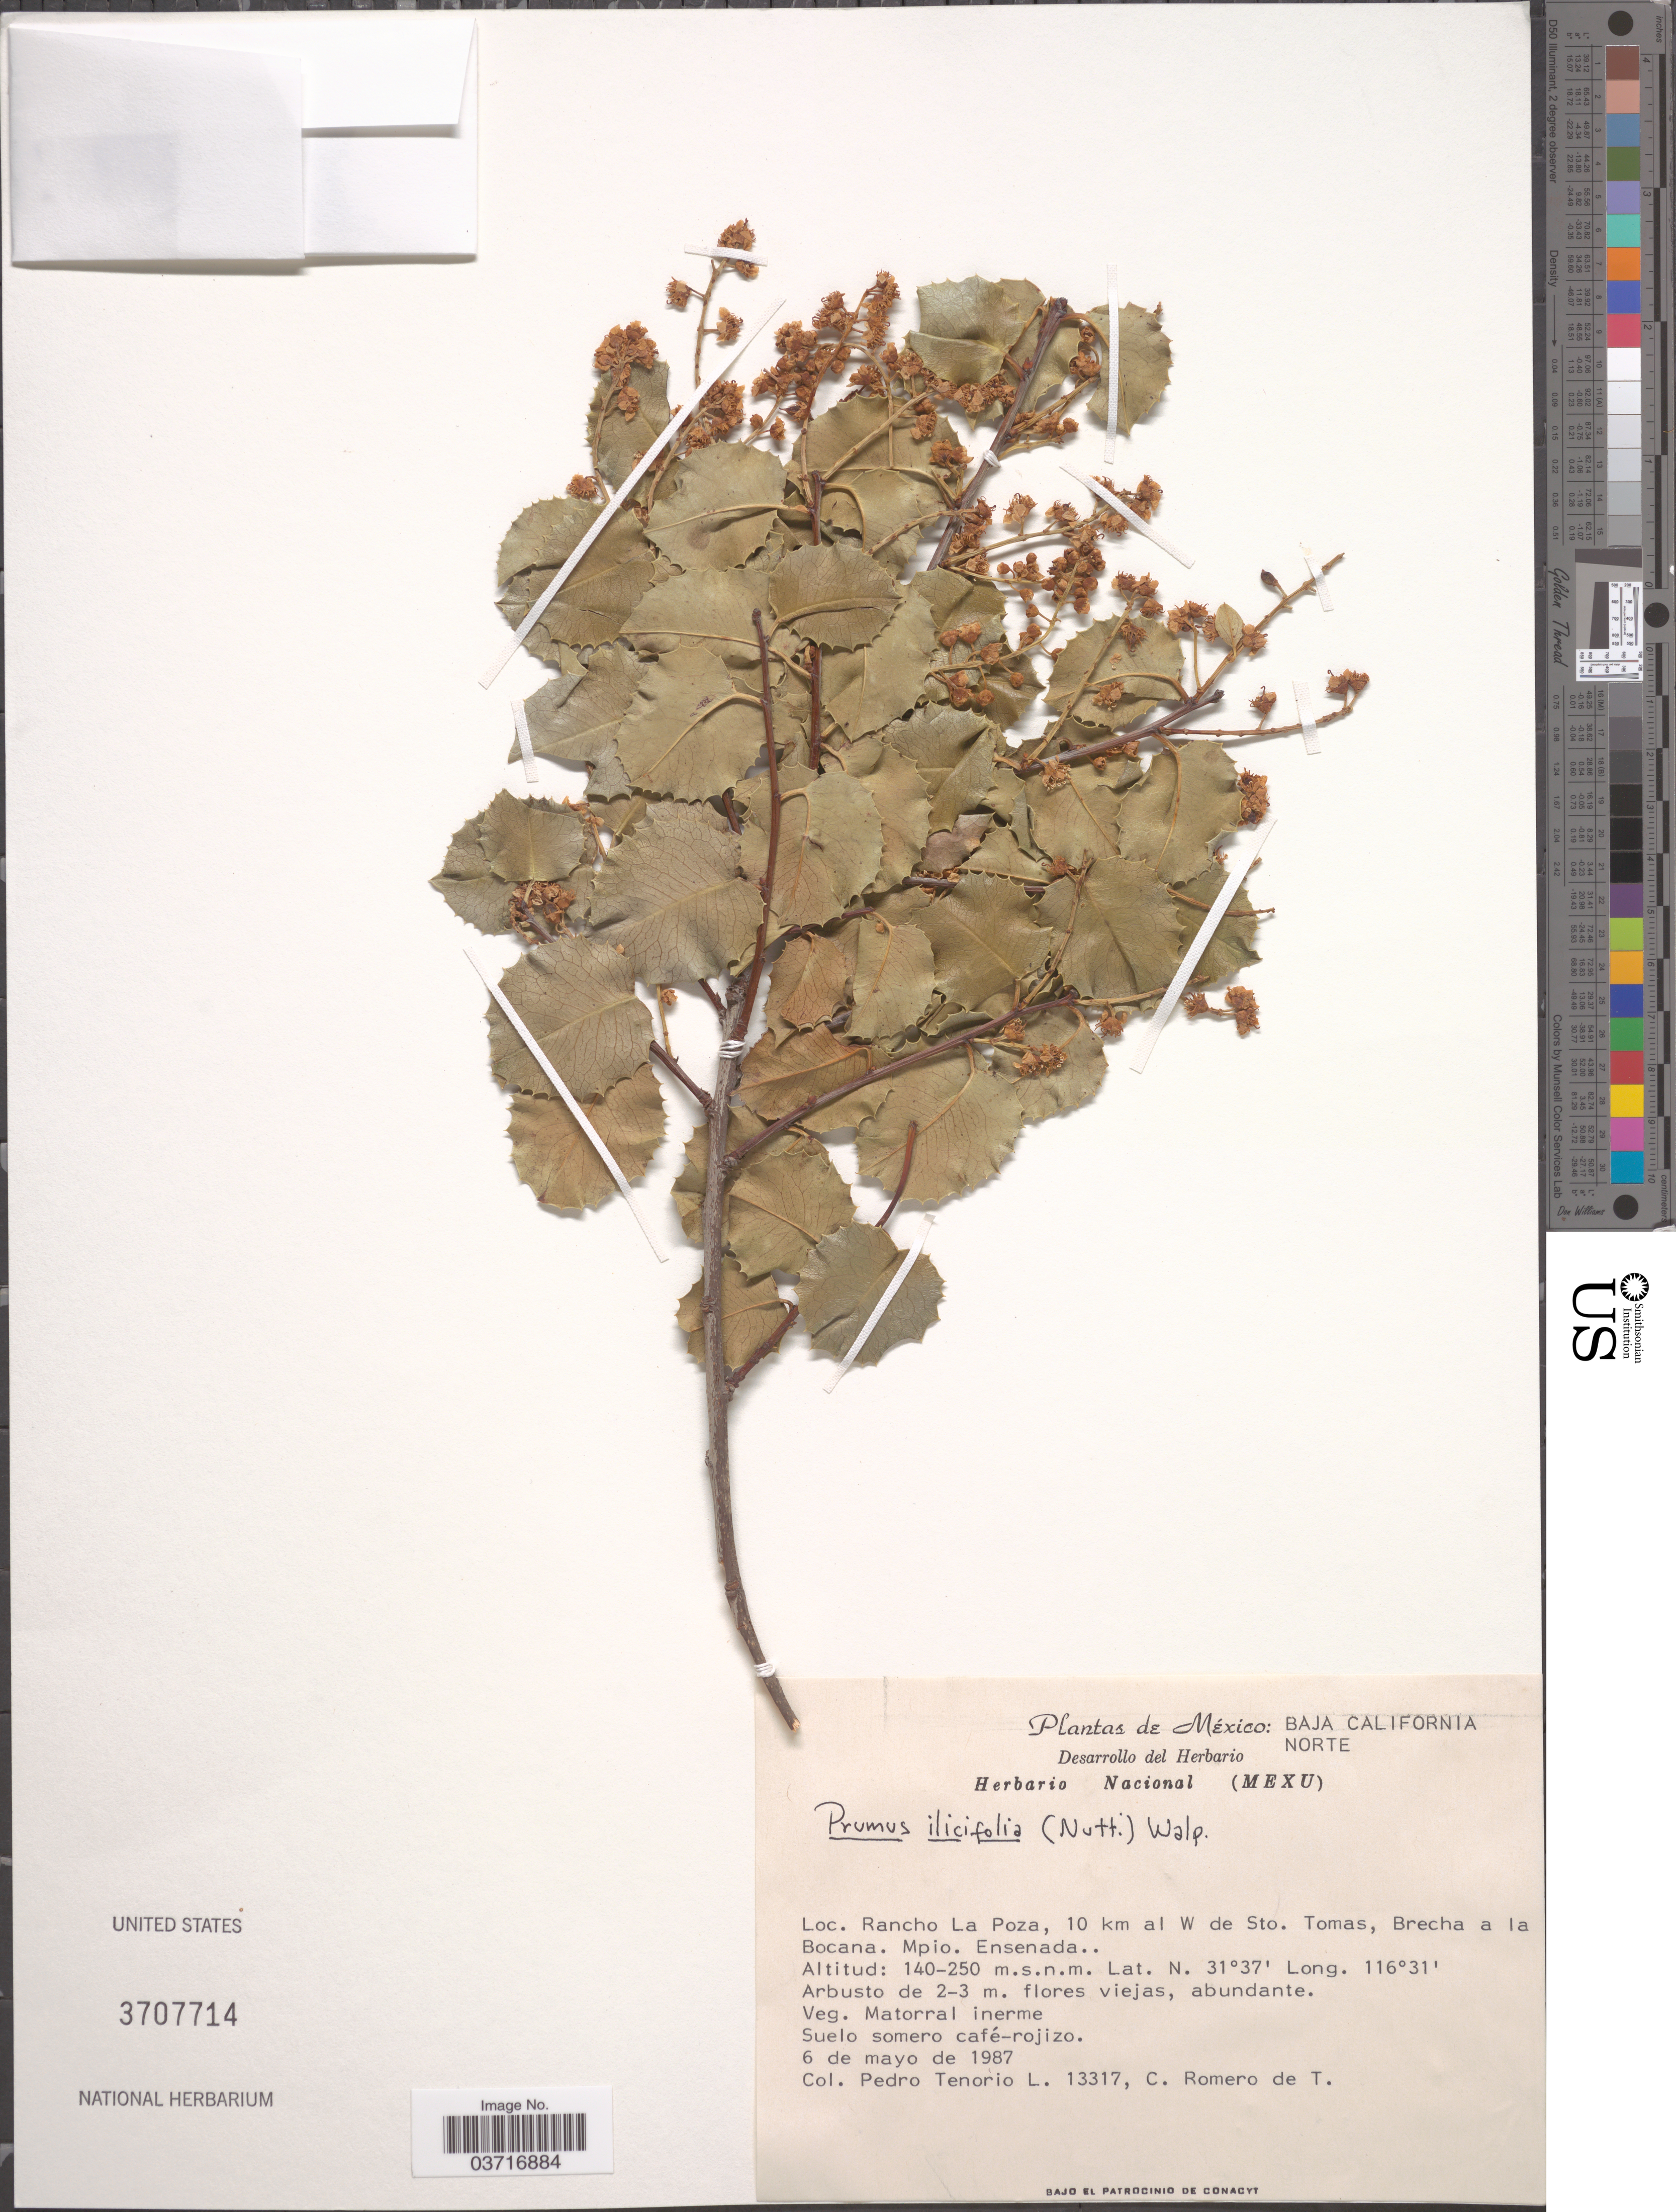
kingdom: Plantae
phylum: Tracheophyta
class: Magnoliopsida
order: Rosales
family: Rosaceae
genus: Prunus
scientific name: Prunus ilicifolia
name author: (Nutt. ex Hook. & Arn.) D. Dietr.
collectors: P. Tenorio L. & C. Romero de T.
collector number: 13317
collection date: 1987-05-06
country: Mexico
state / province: Baja California Norte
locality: Rancho La Poza, 10 km al W de Sto. Tomas, Brecha a la Bocana. Mpio. Ensenada.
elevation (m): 140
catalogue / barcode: US 3707714